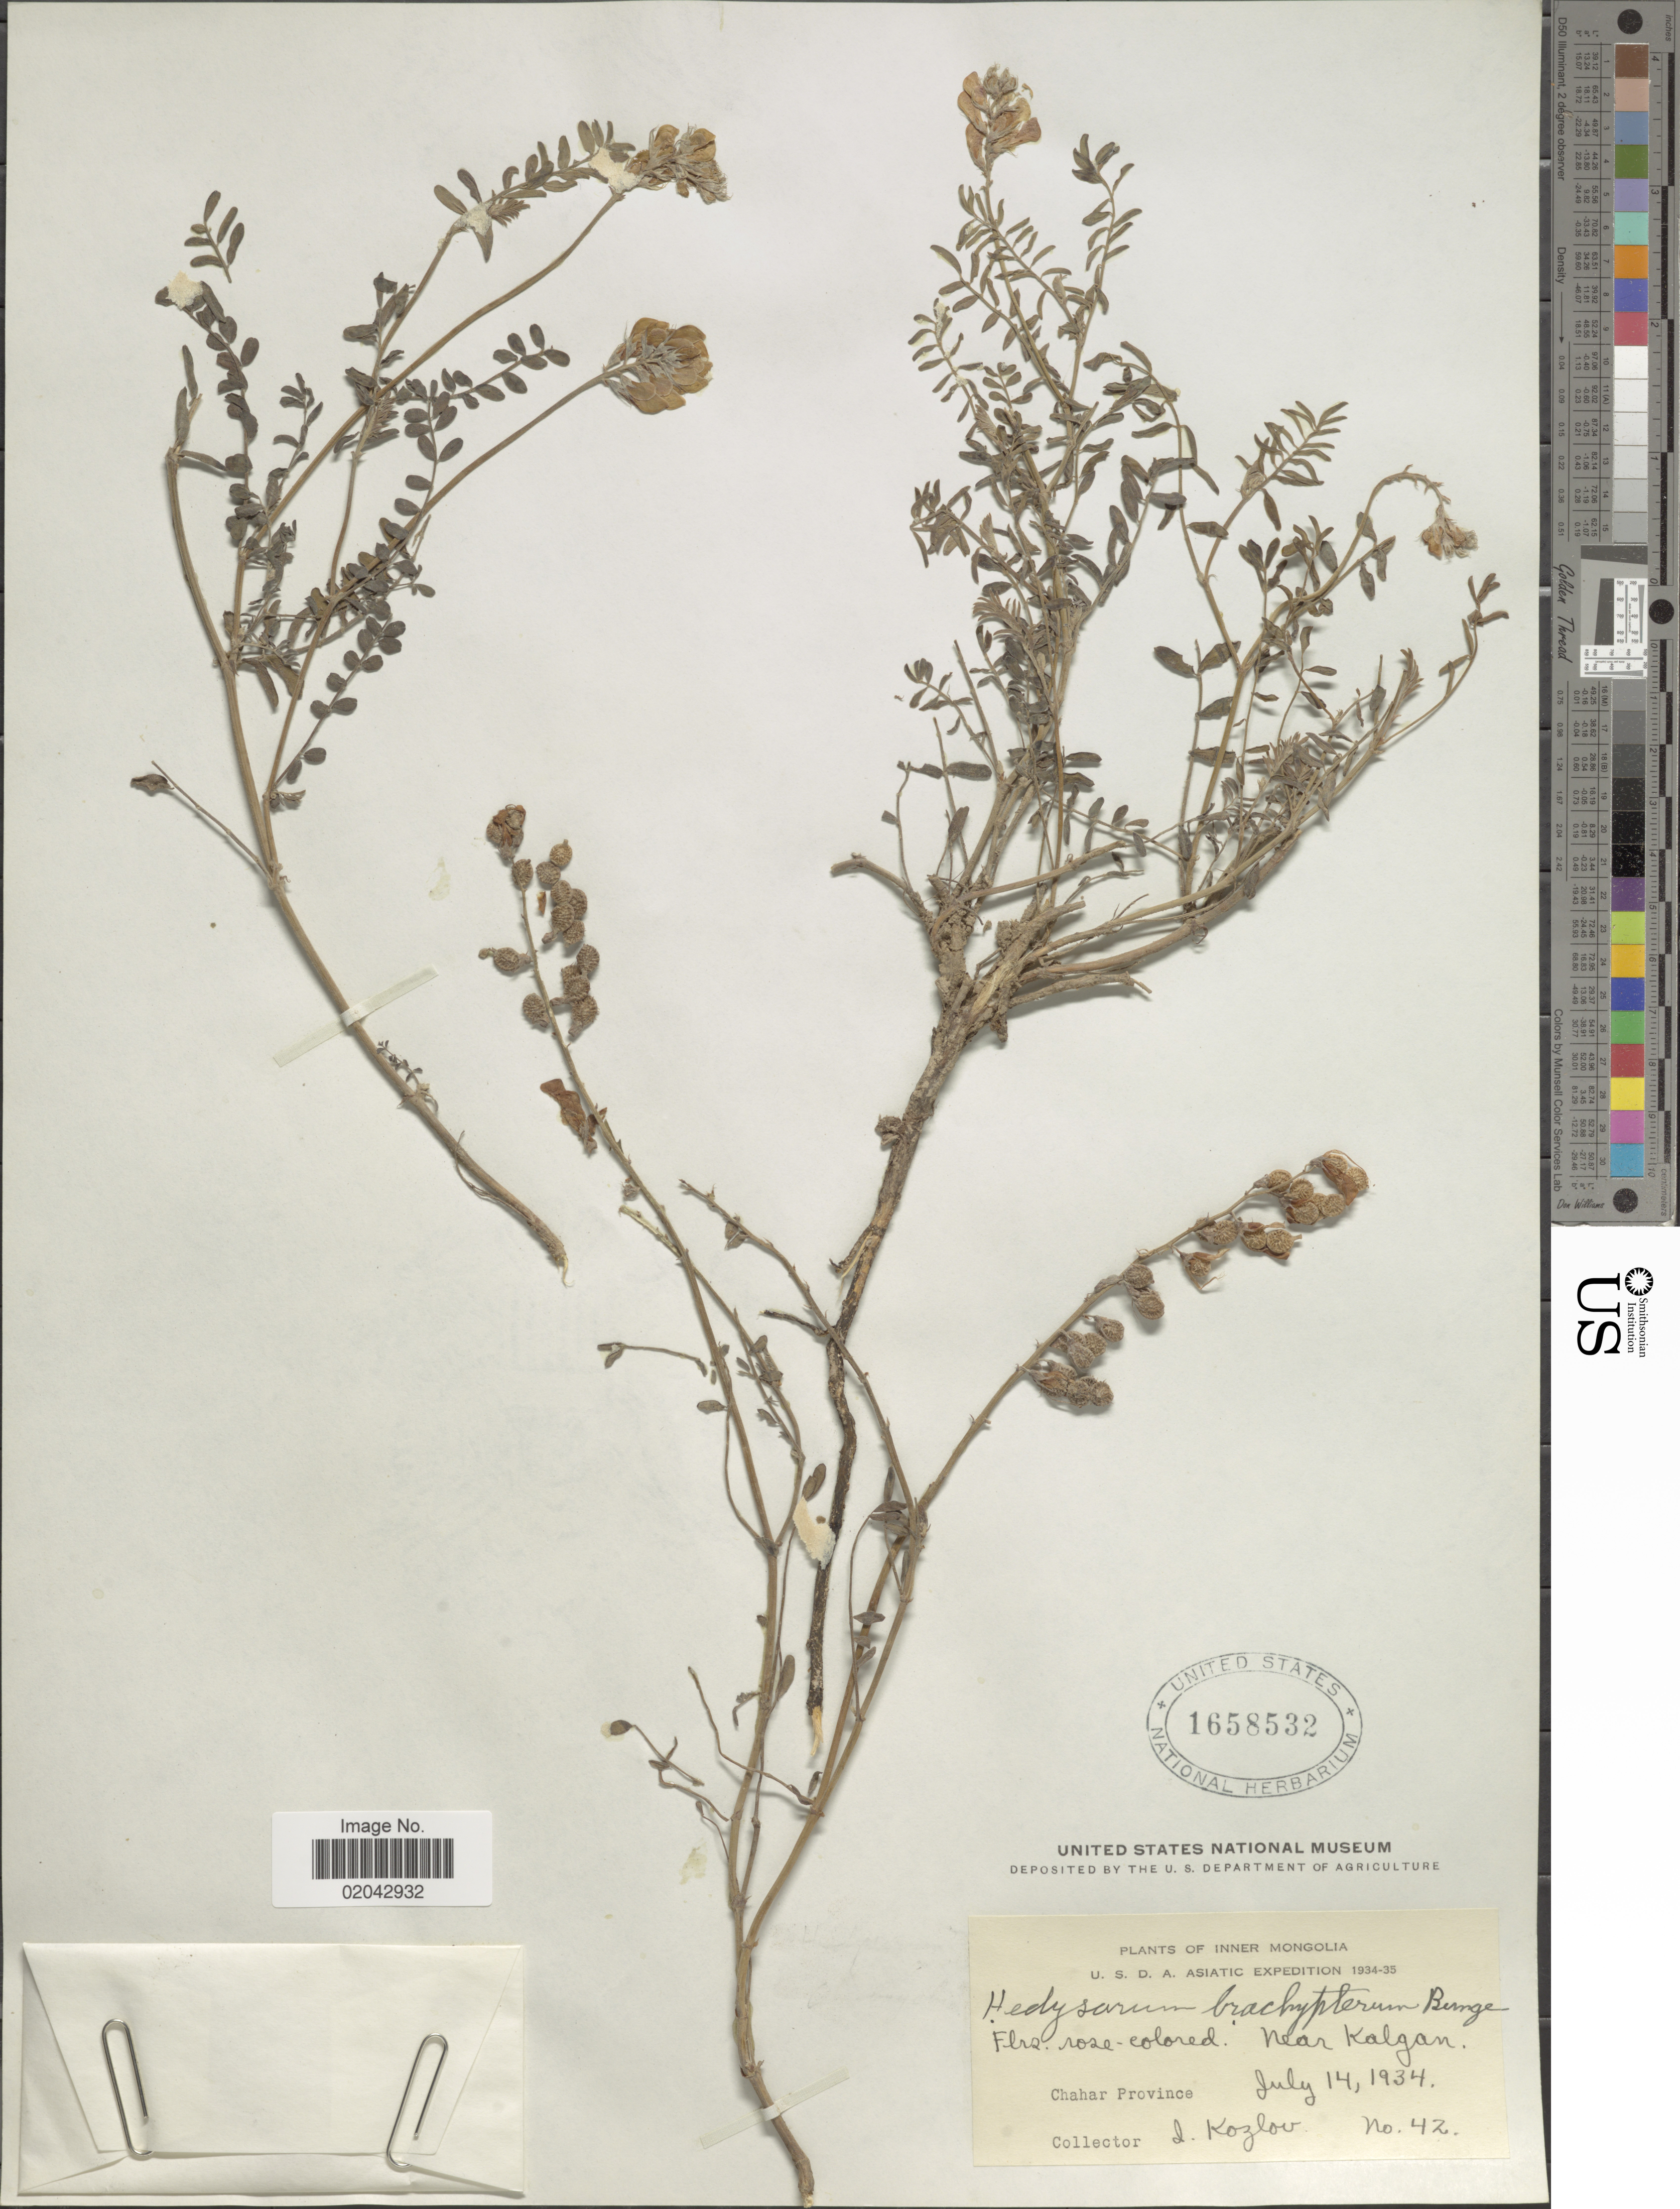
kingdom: Plantae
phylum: Tracheophyta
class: Magnoliopsida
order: Fabales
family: Fabaceae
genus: Hedysarum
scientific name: Hedysarum brachypterum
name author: Bunge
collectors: I. Kozlov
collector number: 42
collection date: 1934-07-14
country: Mongolia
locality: Near Kalgan, Chahar Province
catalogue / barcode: US 1658532